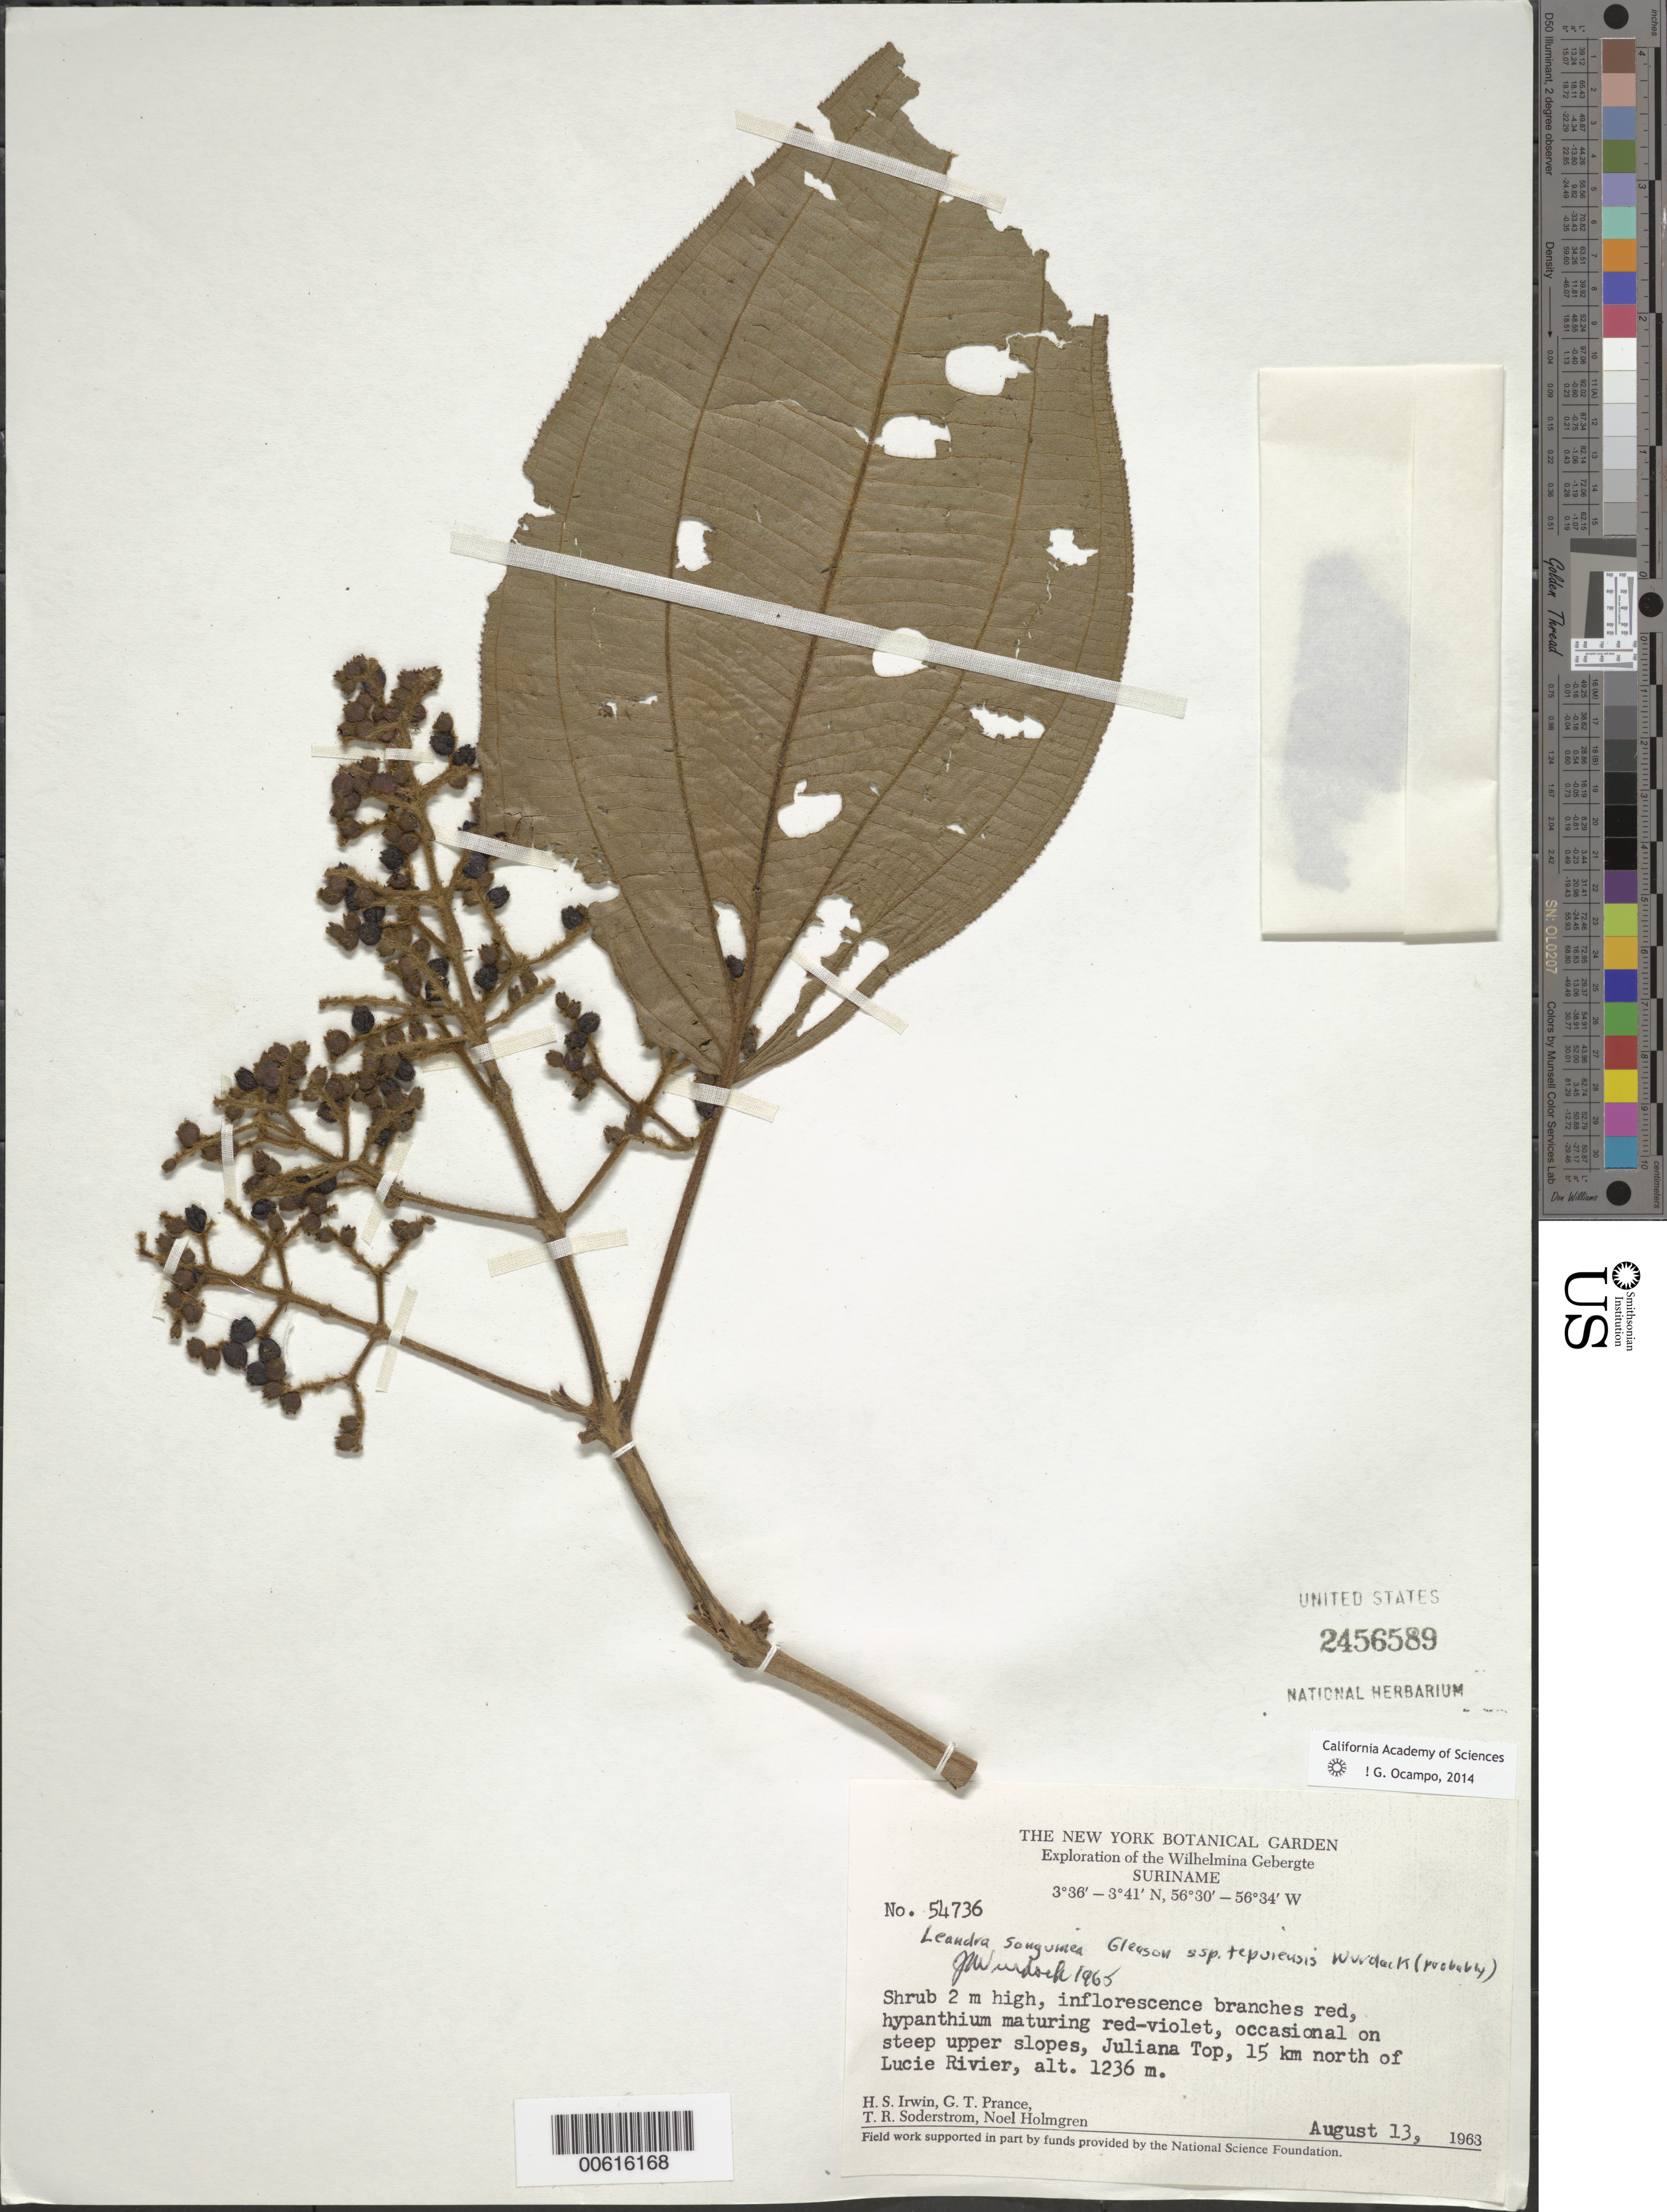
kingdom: Plantae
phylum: Tracheophyta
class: Magnoliopsida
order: Myrtales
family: Melastomataceae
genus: Leandra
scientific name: Leandra sanguinea subsp. tepuiensis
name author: Wurdack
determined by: Wurdack, John J., (US), US (UNITED STATES)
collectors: H. Irwin, G. T. Prance, T. R. Soderstrom & N. H. Holmgren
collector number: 54736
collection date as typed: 13-Aug-63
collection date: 1963-08-13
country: Suriname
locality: Juliana Top, 15 km N of Lucie R., Wilhelmina Gebergte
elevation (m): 1236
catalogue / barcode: US 2456589